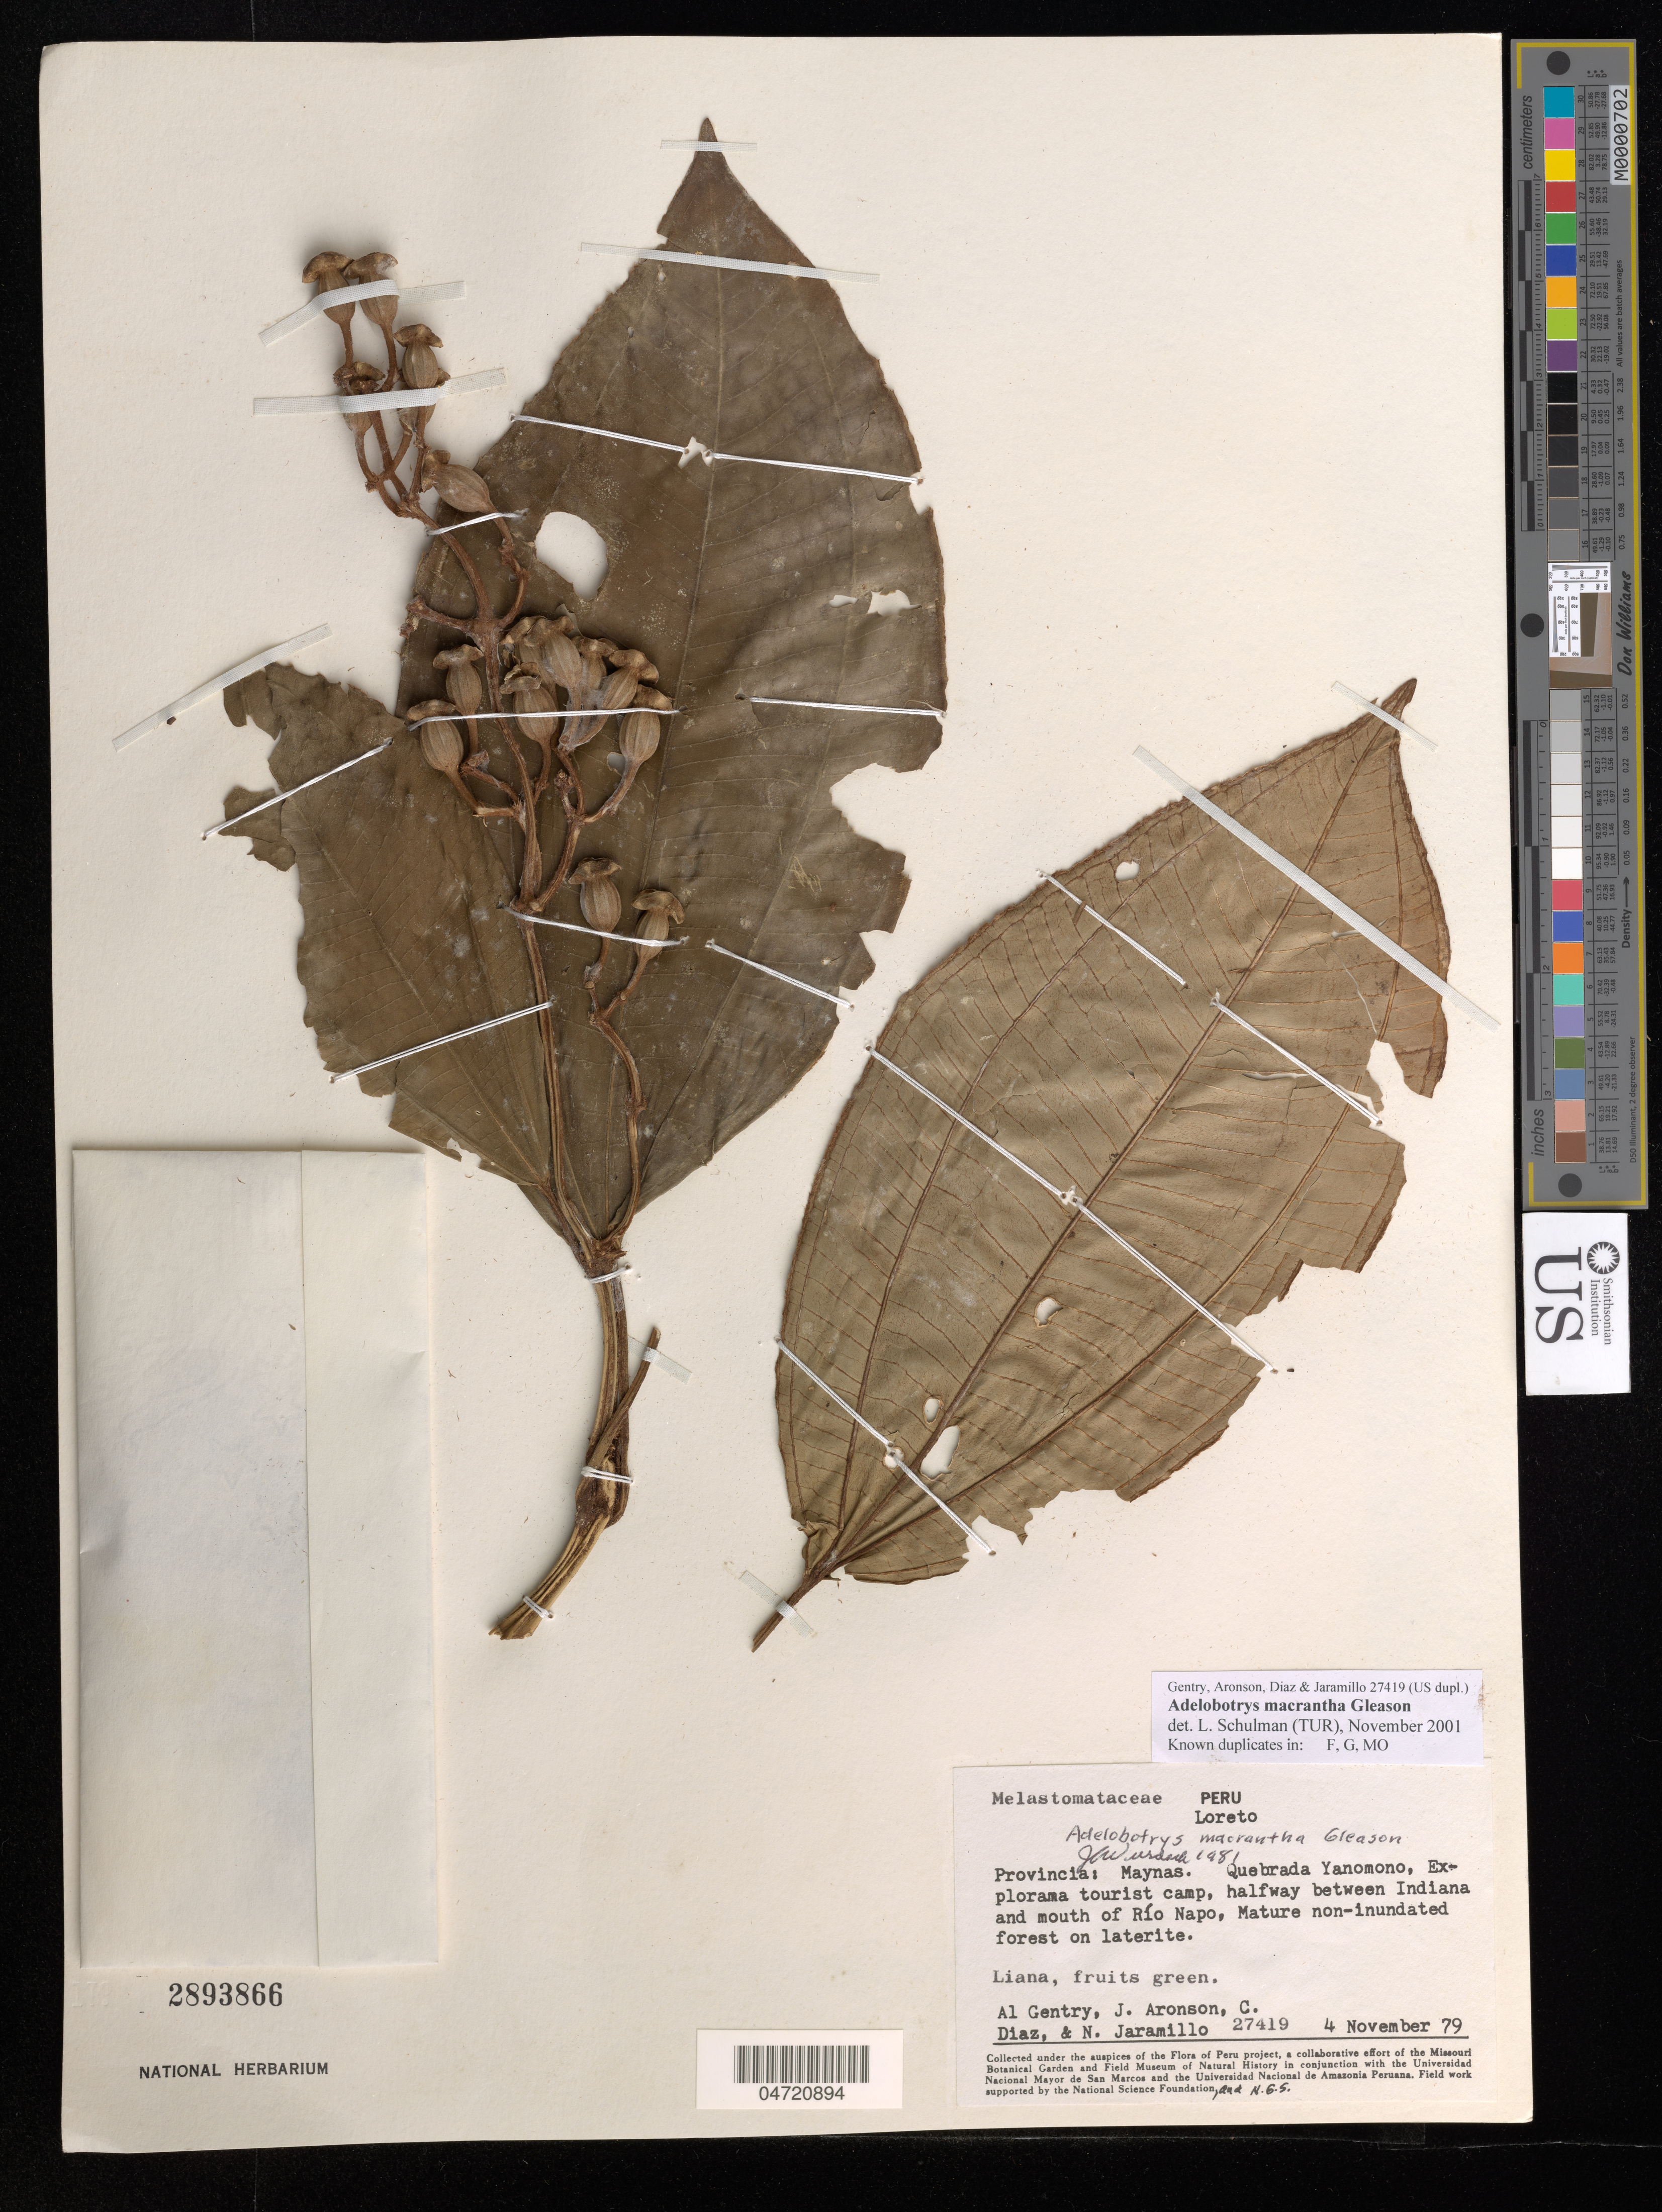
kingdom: Plantae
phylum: Tracheophyta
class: Magnoliopsida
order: Myrtales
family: Melastomataceae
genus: Adelobotrys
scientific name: Adelobotrys macrantha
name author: Gleason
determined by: Schulman, Leif, (TUR), University of Turku (FINLAND)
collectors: A. H. Gentry, C. Díaz, J. Aronson & N. Jaramillo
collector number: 27419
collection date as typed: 04 Nov 1979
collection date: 1979-11-04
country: Peru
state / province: Loreto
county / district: Maynas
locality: Quebrada Yanomono, Explorama tourist camp, halfway between and the mount of Río Napo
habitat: Mature non-inundated frorest on laterite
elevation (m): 130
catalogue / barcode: US 2893866